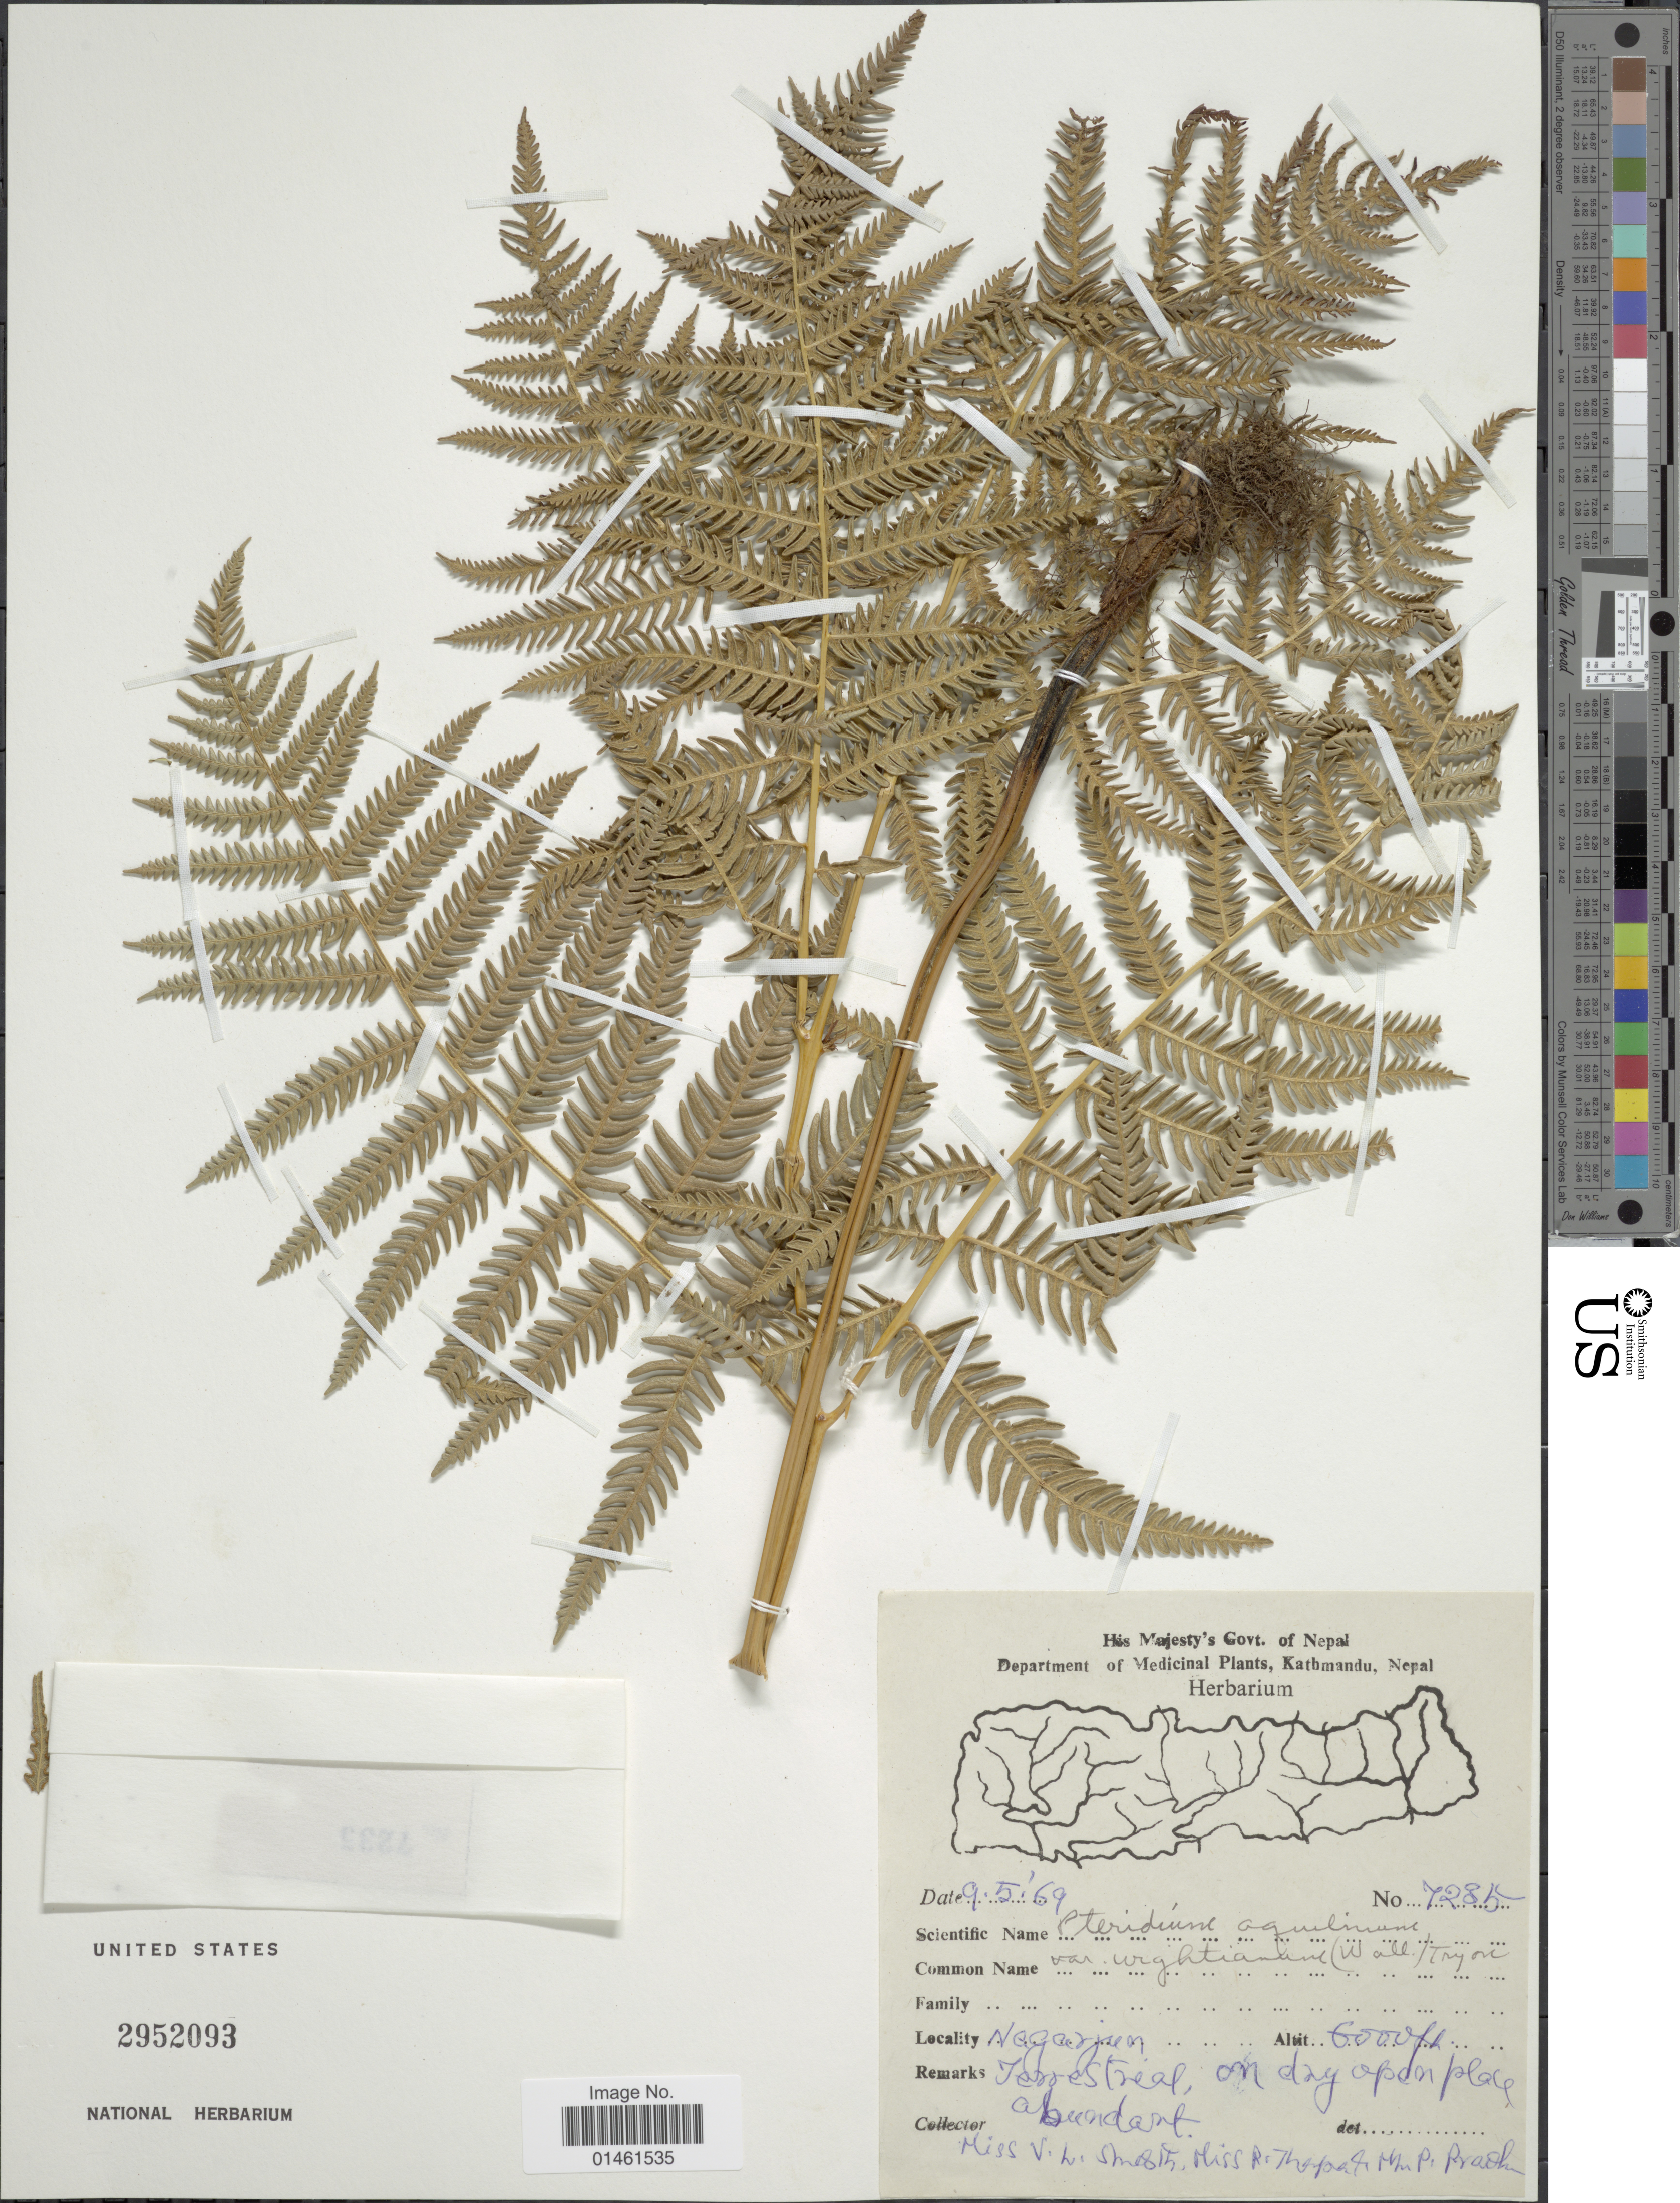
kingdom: Plantae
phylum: Tracheophyta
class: Polypodiopsida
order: Polypodiales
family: Dennstaedtiaceae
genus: Pteridium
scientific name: Pteridium aquilinum var. wightianum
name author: (J. Agardh) R.M. Tryon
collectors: V. Shrestha, R. Thapa & P. Pradhan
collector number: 7285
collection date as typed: Transcribed d/m/y: 9/5/69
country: Nepal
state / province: Mahakali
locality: Nagarjun, Terrestriak, on day open place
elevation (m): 1829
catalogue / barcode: US 2952093